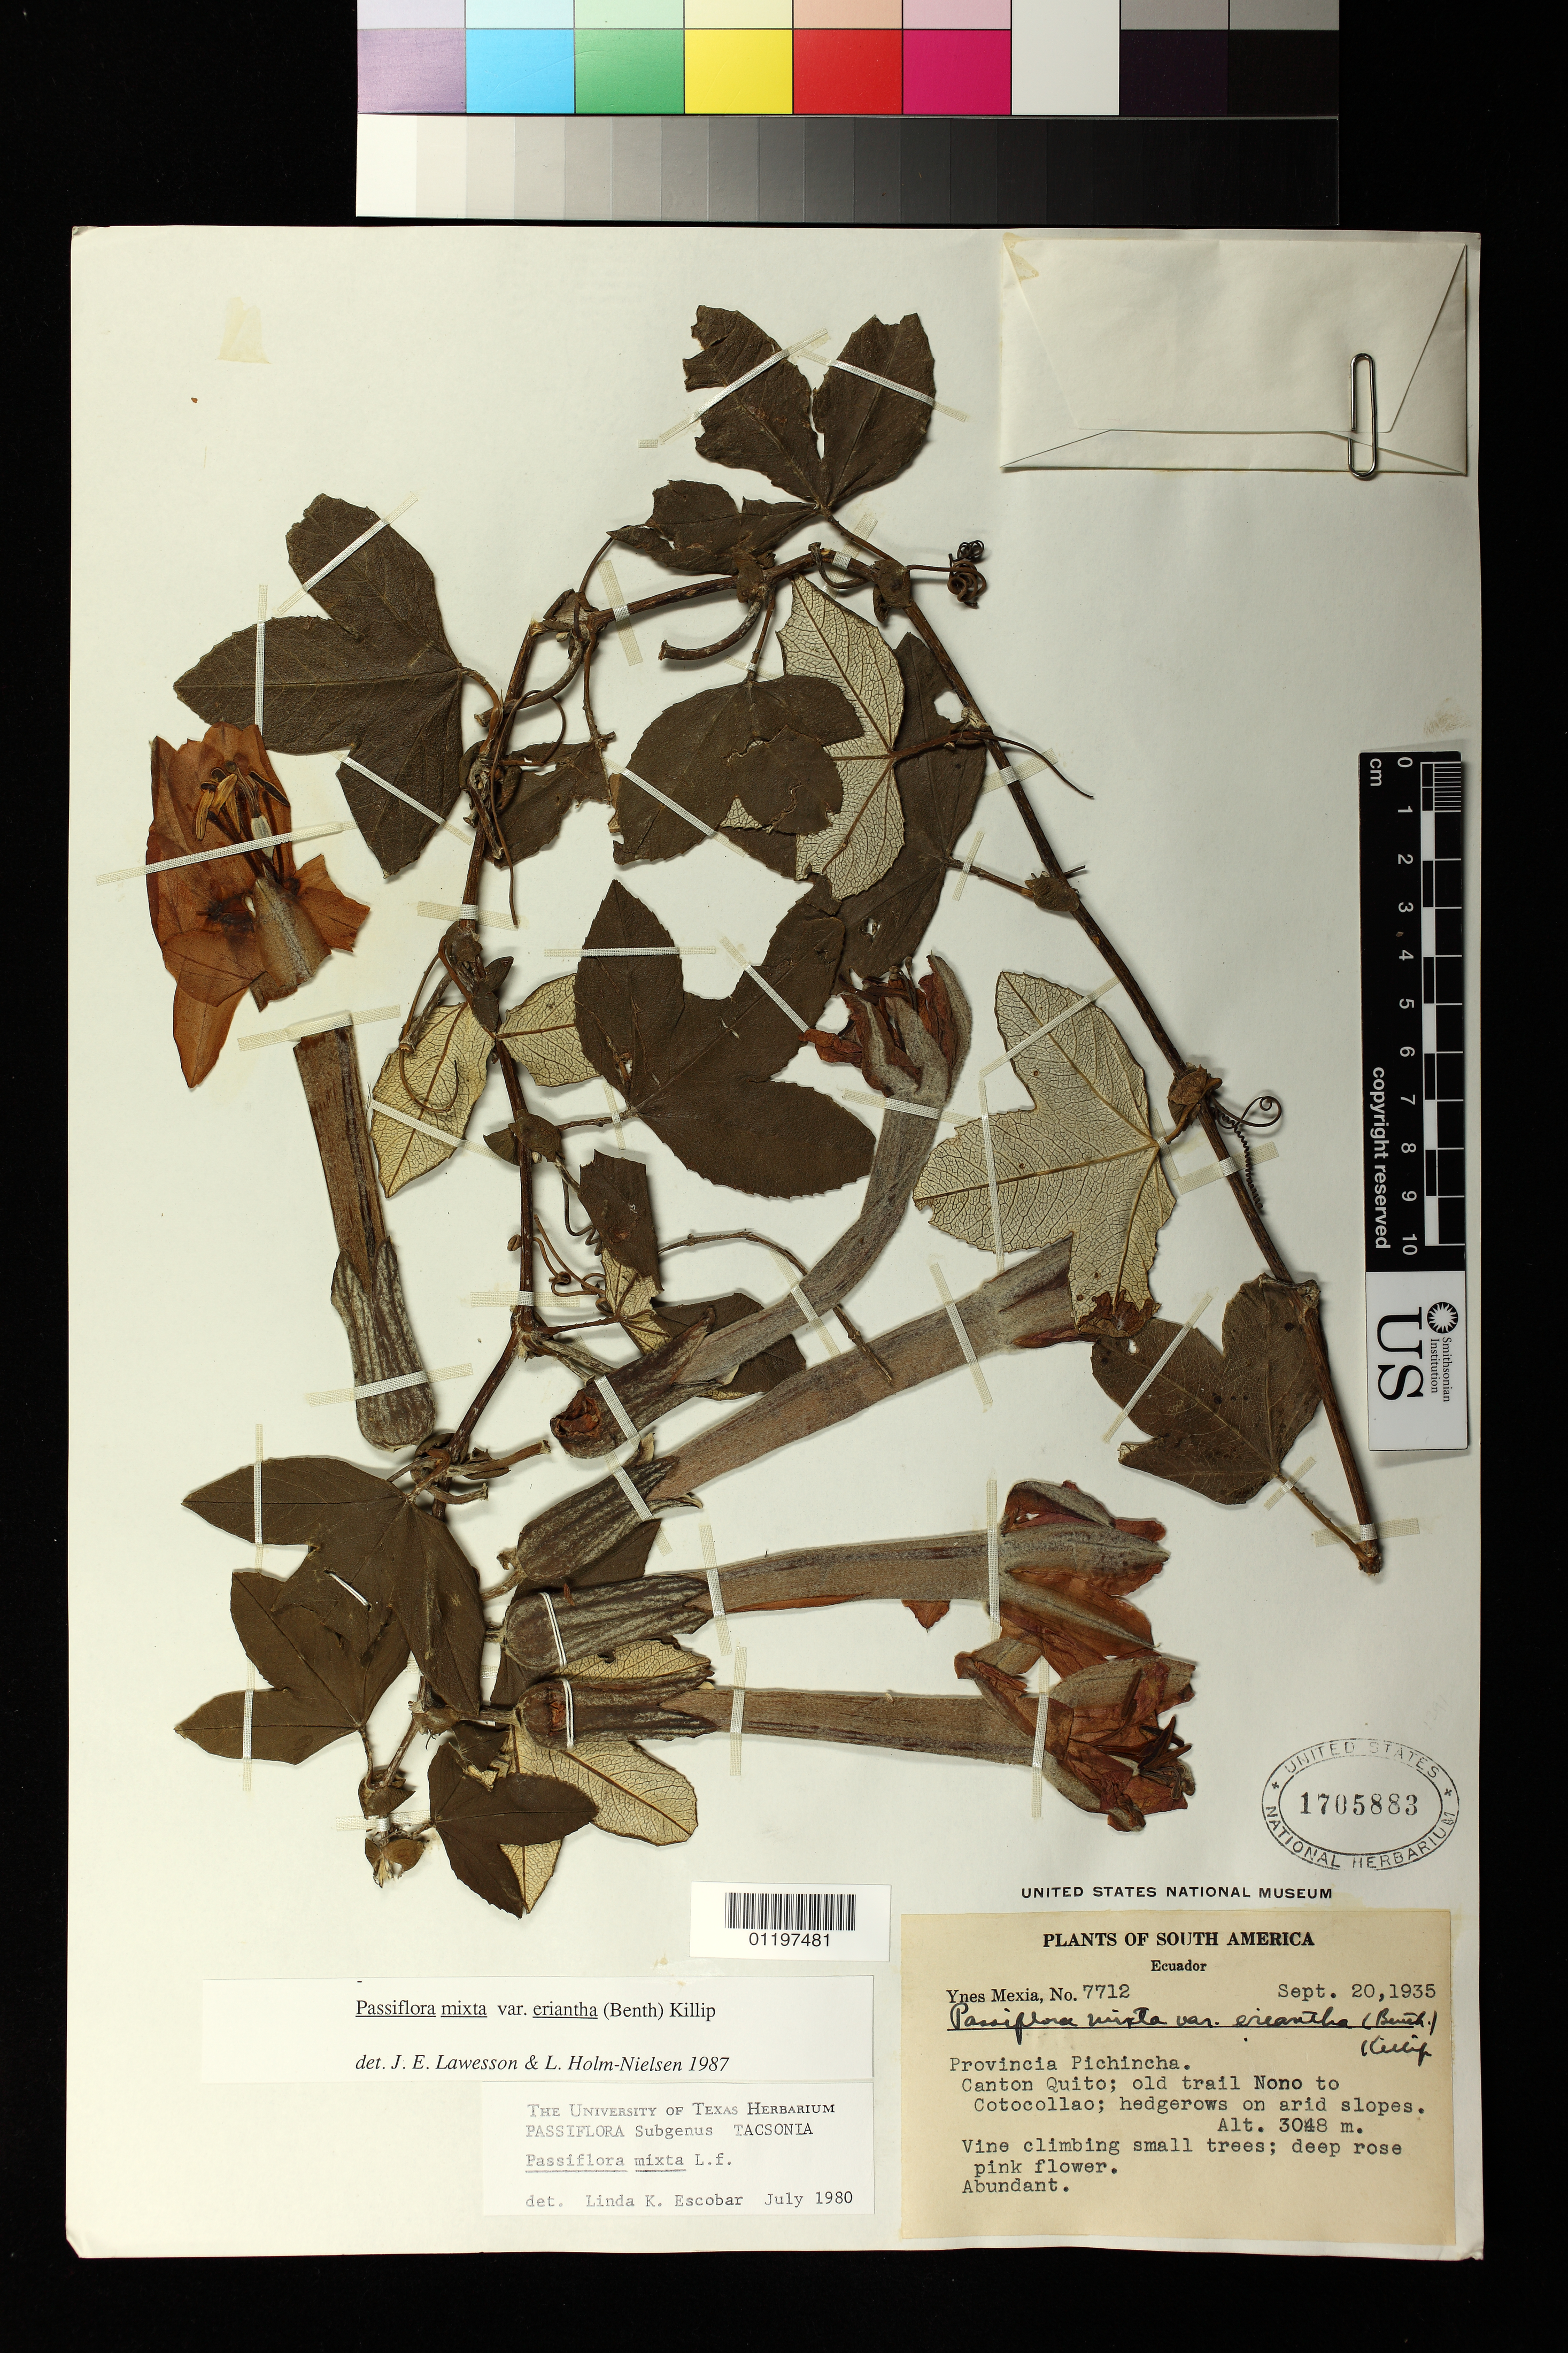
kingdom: Plantae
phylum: Tracheophyta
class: Magnoliopsida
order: Malpighiales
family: Passifloraceae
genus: Passiflora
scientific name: Passiflora eriantha var. mixta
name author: (Benth.) Killip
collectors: Y. Mexia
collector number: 7712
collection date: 1935-09-20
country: Ecuador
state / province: Pichincha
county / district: Quito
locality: old trail Nono to Cotocollao; hedgerows on arid slopes.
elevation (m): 3048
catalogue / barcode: US 1705883